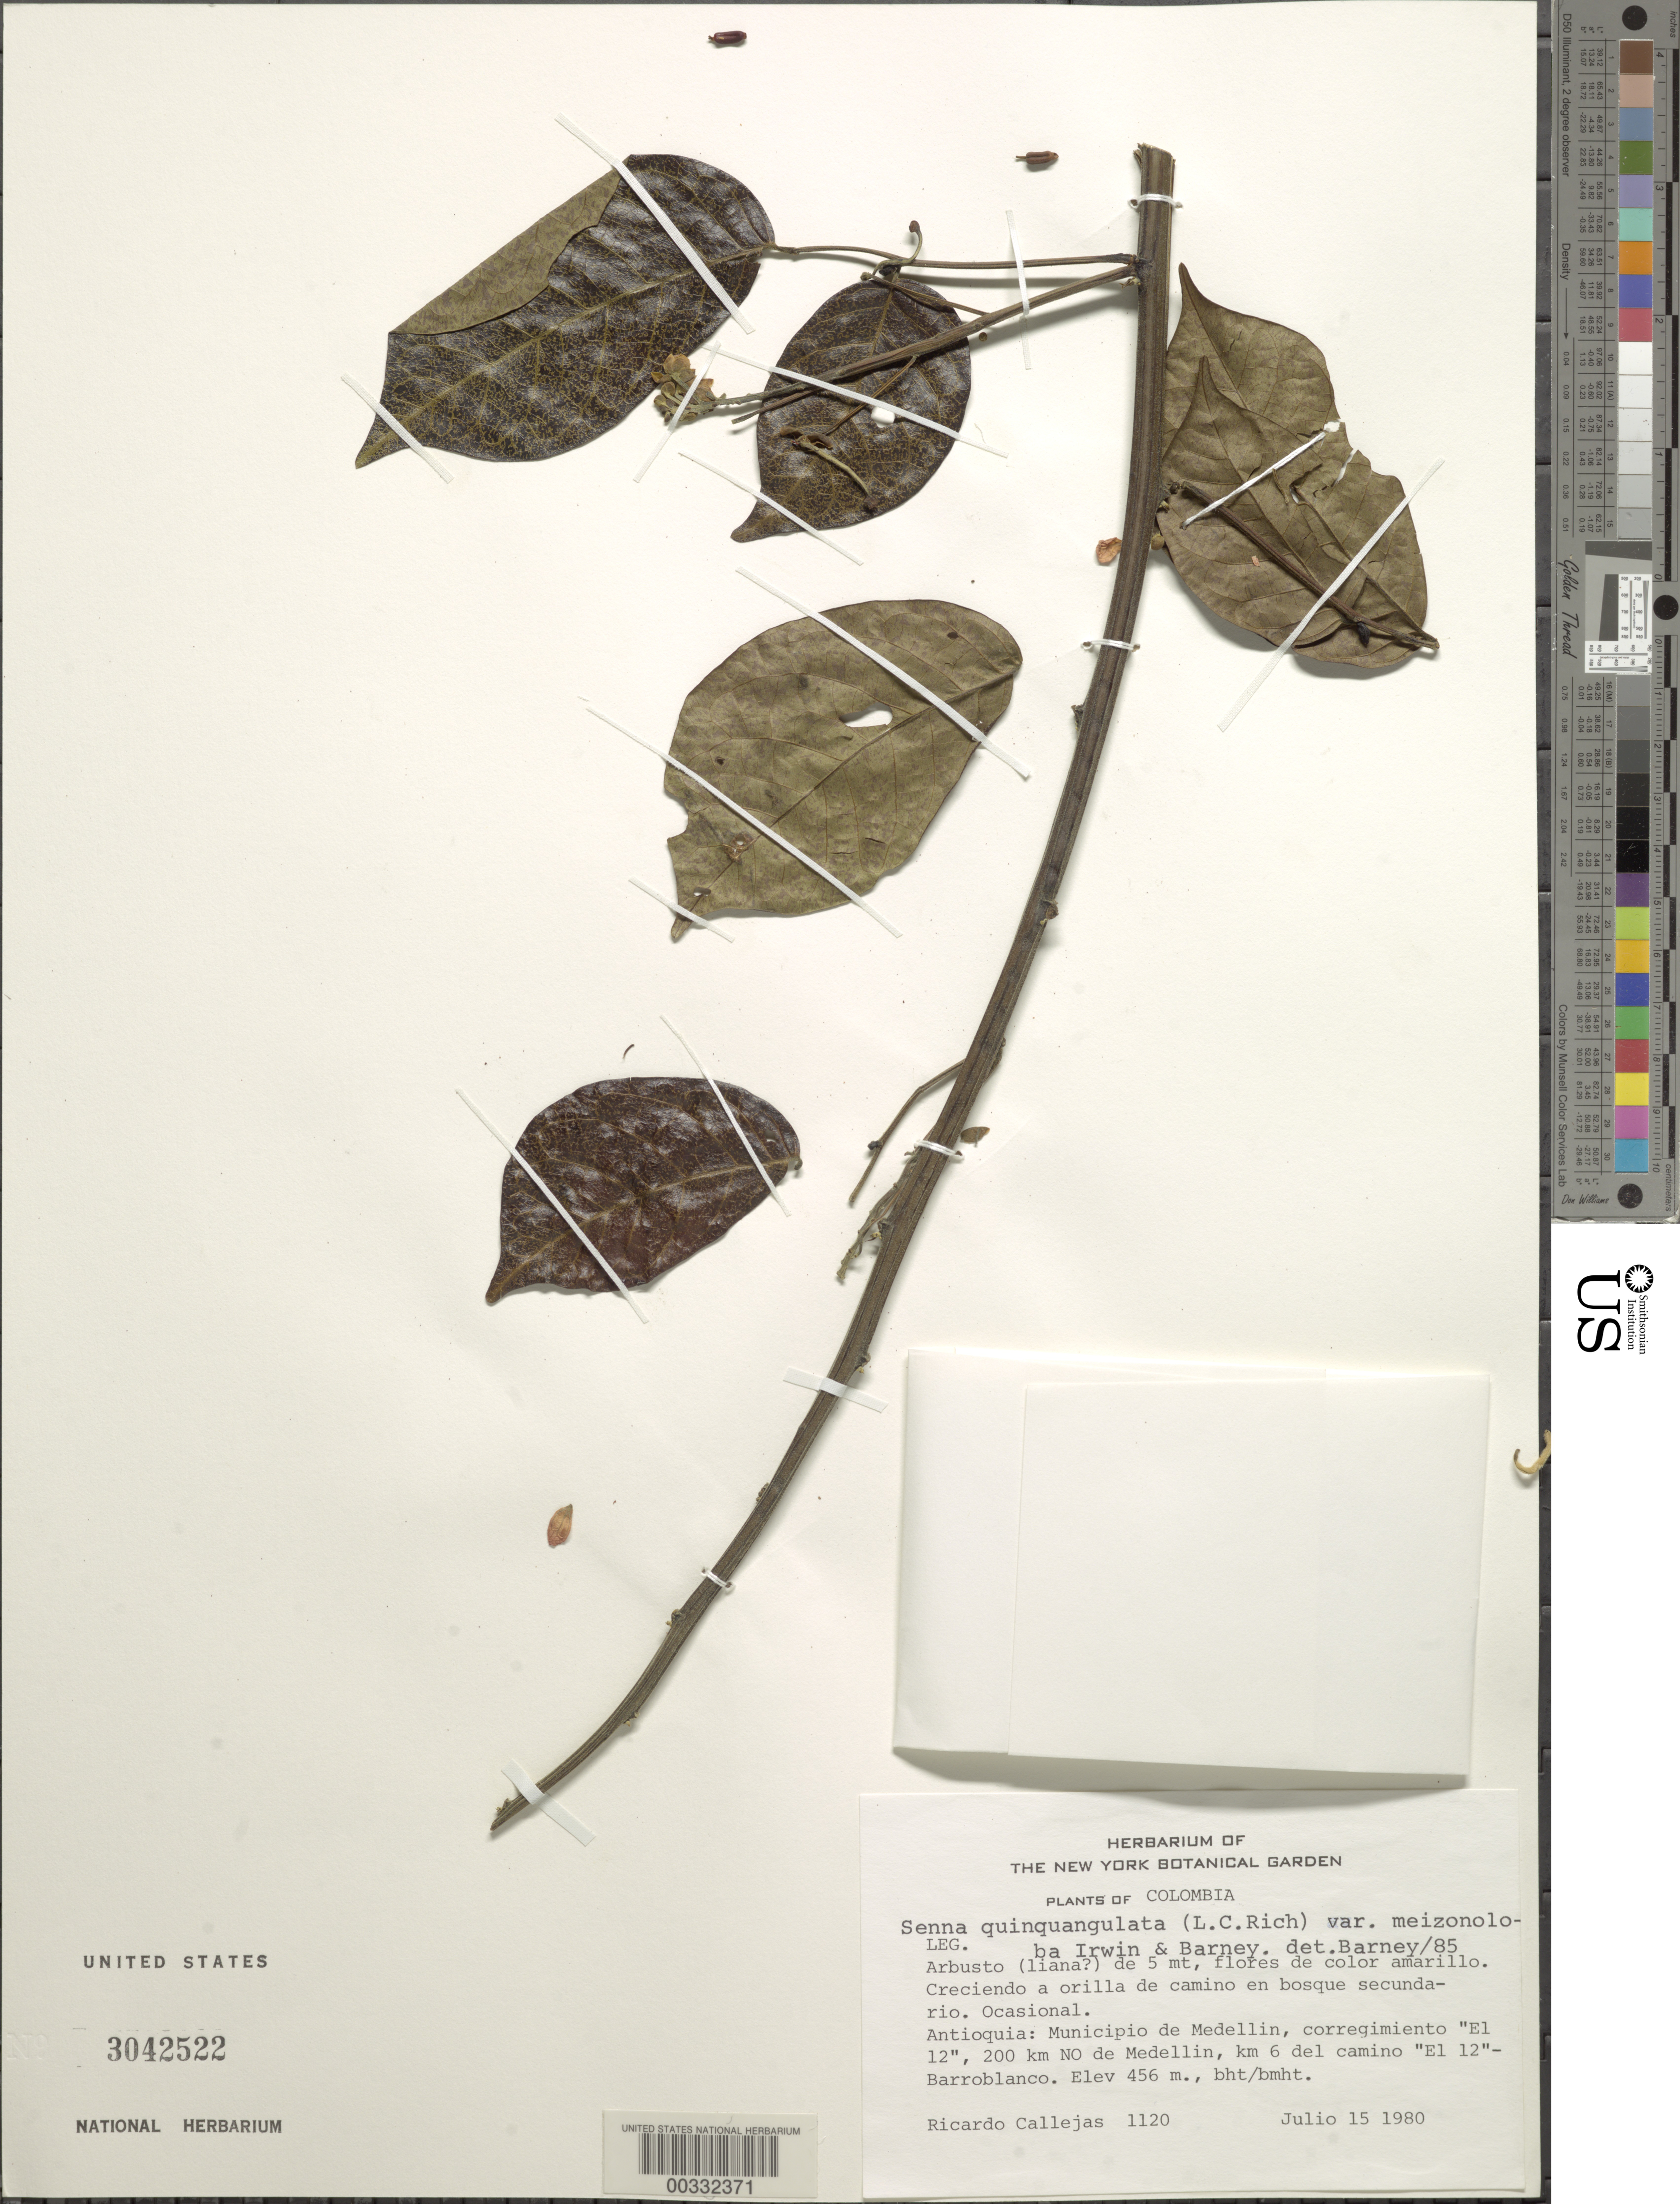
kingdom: Plantae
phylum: Tracheophyta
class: Magnoliopsida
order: Fabales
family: Fabaceae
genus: Senna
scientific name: Senna quinquangulata var. meizonoloba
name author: H.S. Irwin & Barneby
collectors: R. Callejas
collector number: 1120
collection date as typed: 15 Jul 1980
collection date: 1980-07-15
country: Colombia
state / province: Antioquia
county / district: Medellín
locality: Corregimiento "el 12", 200 km NE of Medellin, km 6 del Camino "el 12"-BarroBlanco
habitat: Creciendo a orilla de camino en bosque secundario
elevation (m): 456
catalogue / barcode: US 3042522